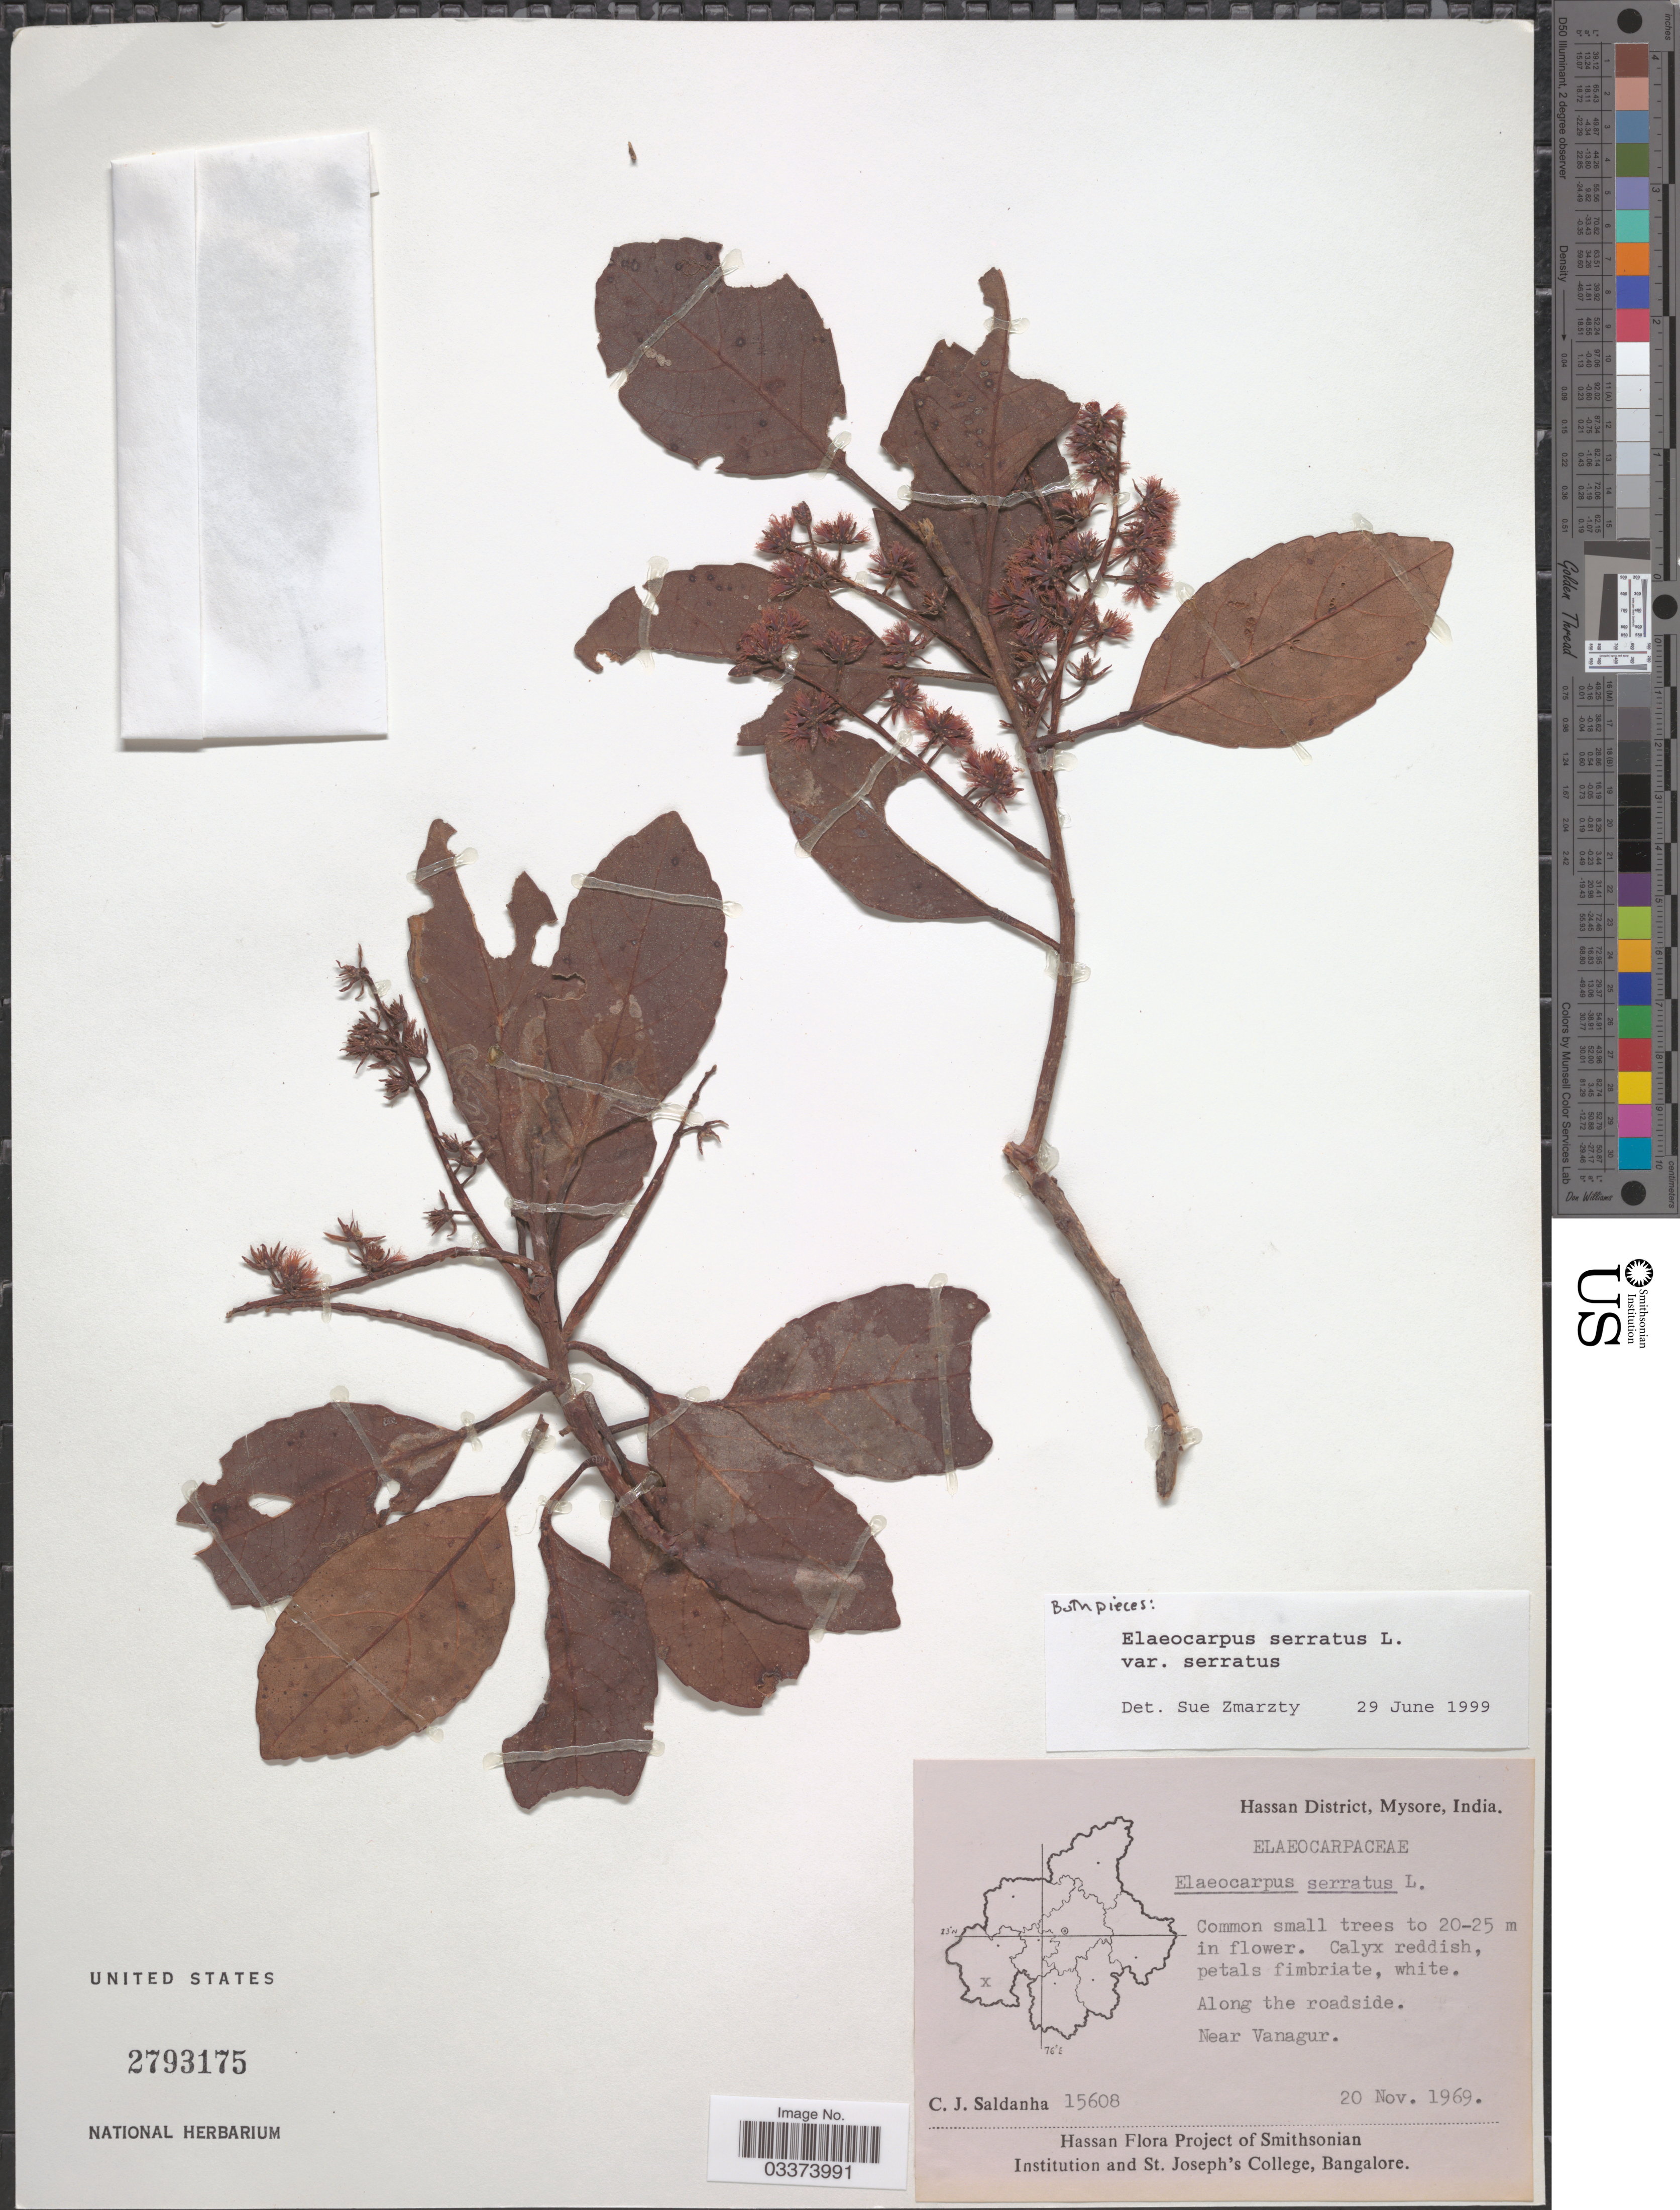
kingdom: Plantae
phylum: Tracheophyta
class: Magnoliopsida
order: Oxalidales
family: Elaeocarpaceae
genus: Elaeocarpus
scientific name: Elaeocarpus serratus var. serratus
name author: L.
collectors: C. J. Saldanha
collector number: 15608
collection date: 1969-11-20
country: India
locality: Hassan District, Mysore. Near Vanagur.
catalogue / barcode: US 2793175